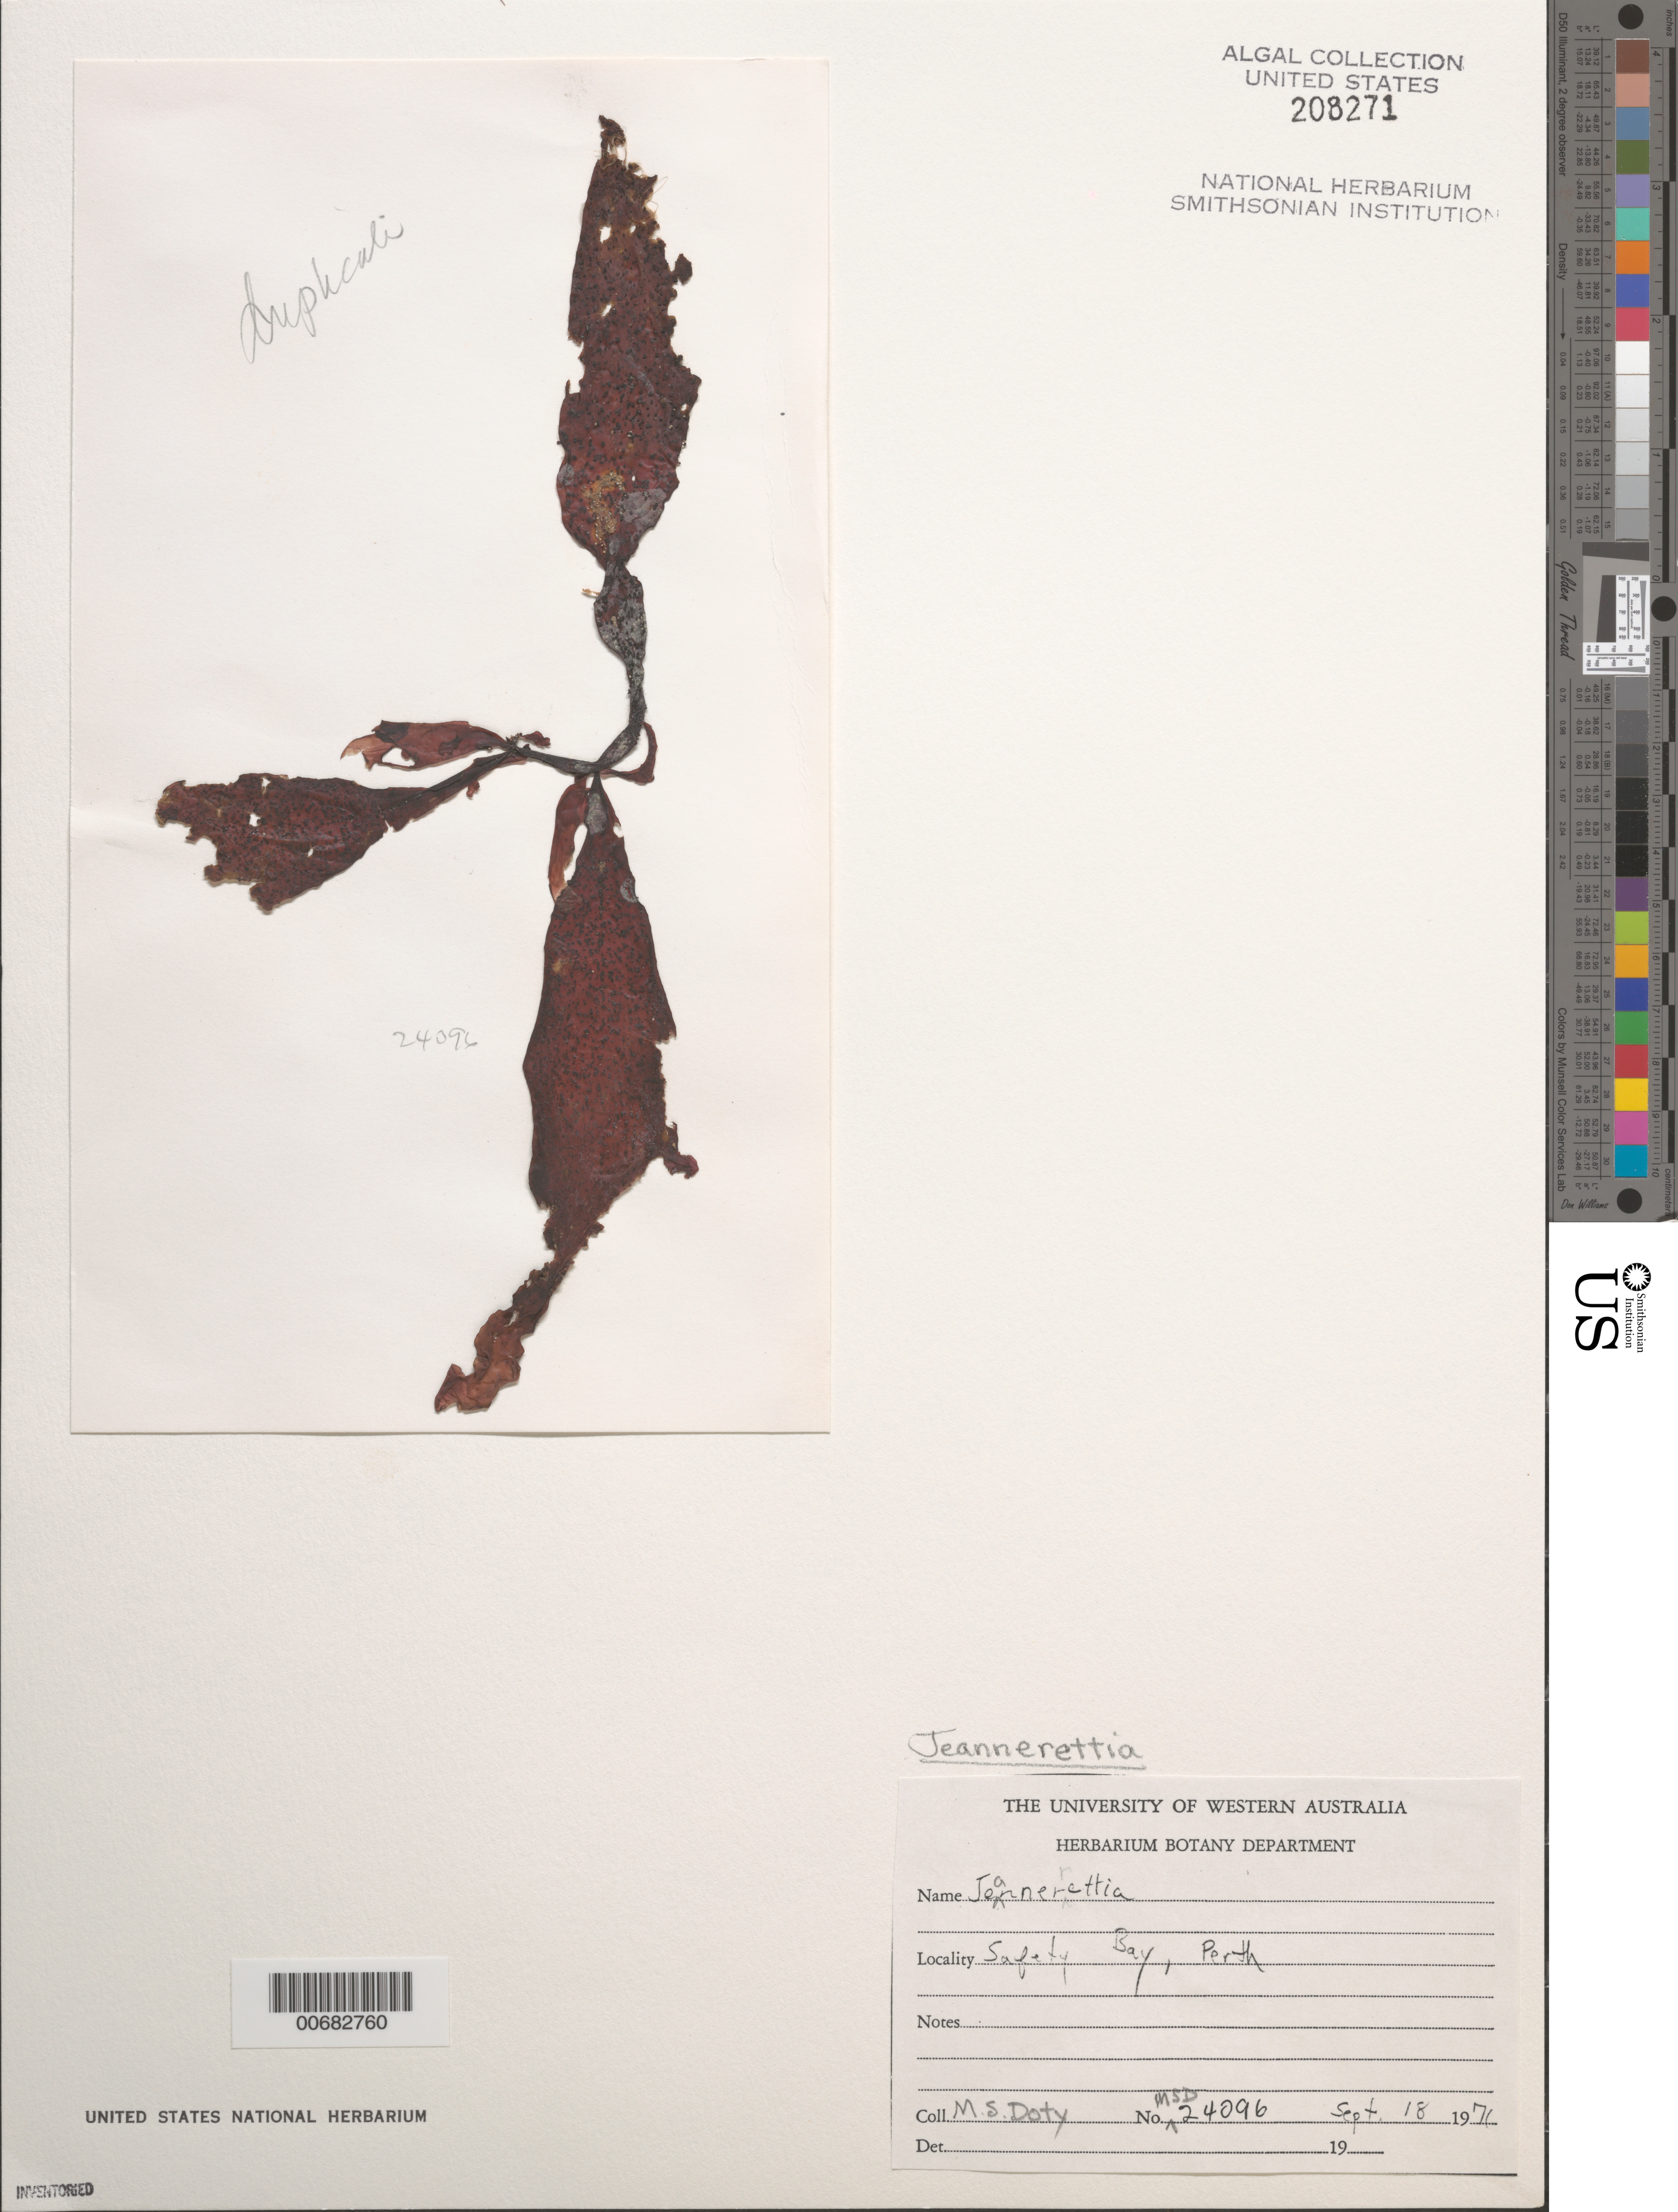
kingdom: Plantae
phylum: Rhodophyta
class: Florideophyceae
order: Ceramiales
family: Rhodomelaceae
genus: Jeannerettia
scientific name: Jeannerettia sp.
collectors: M. S. Doty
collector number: MSD 24096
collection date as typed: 18 Sep 1971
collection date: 1971-09-18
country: Australia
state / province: Western Australia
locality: Safety Bay, Perth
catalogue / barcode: US 208271